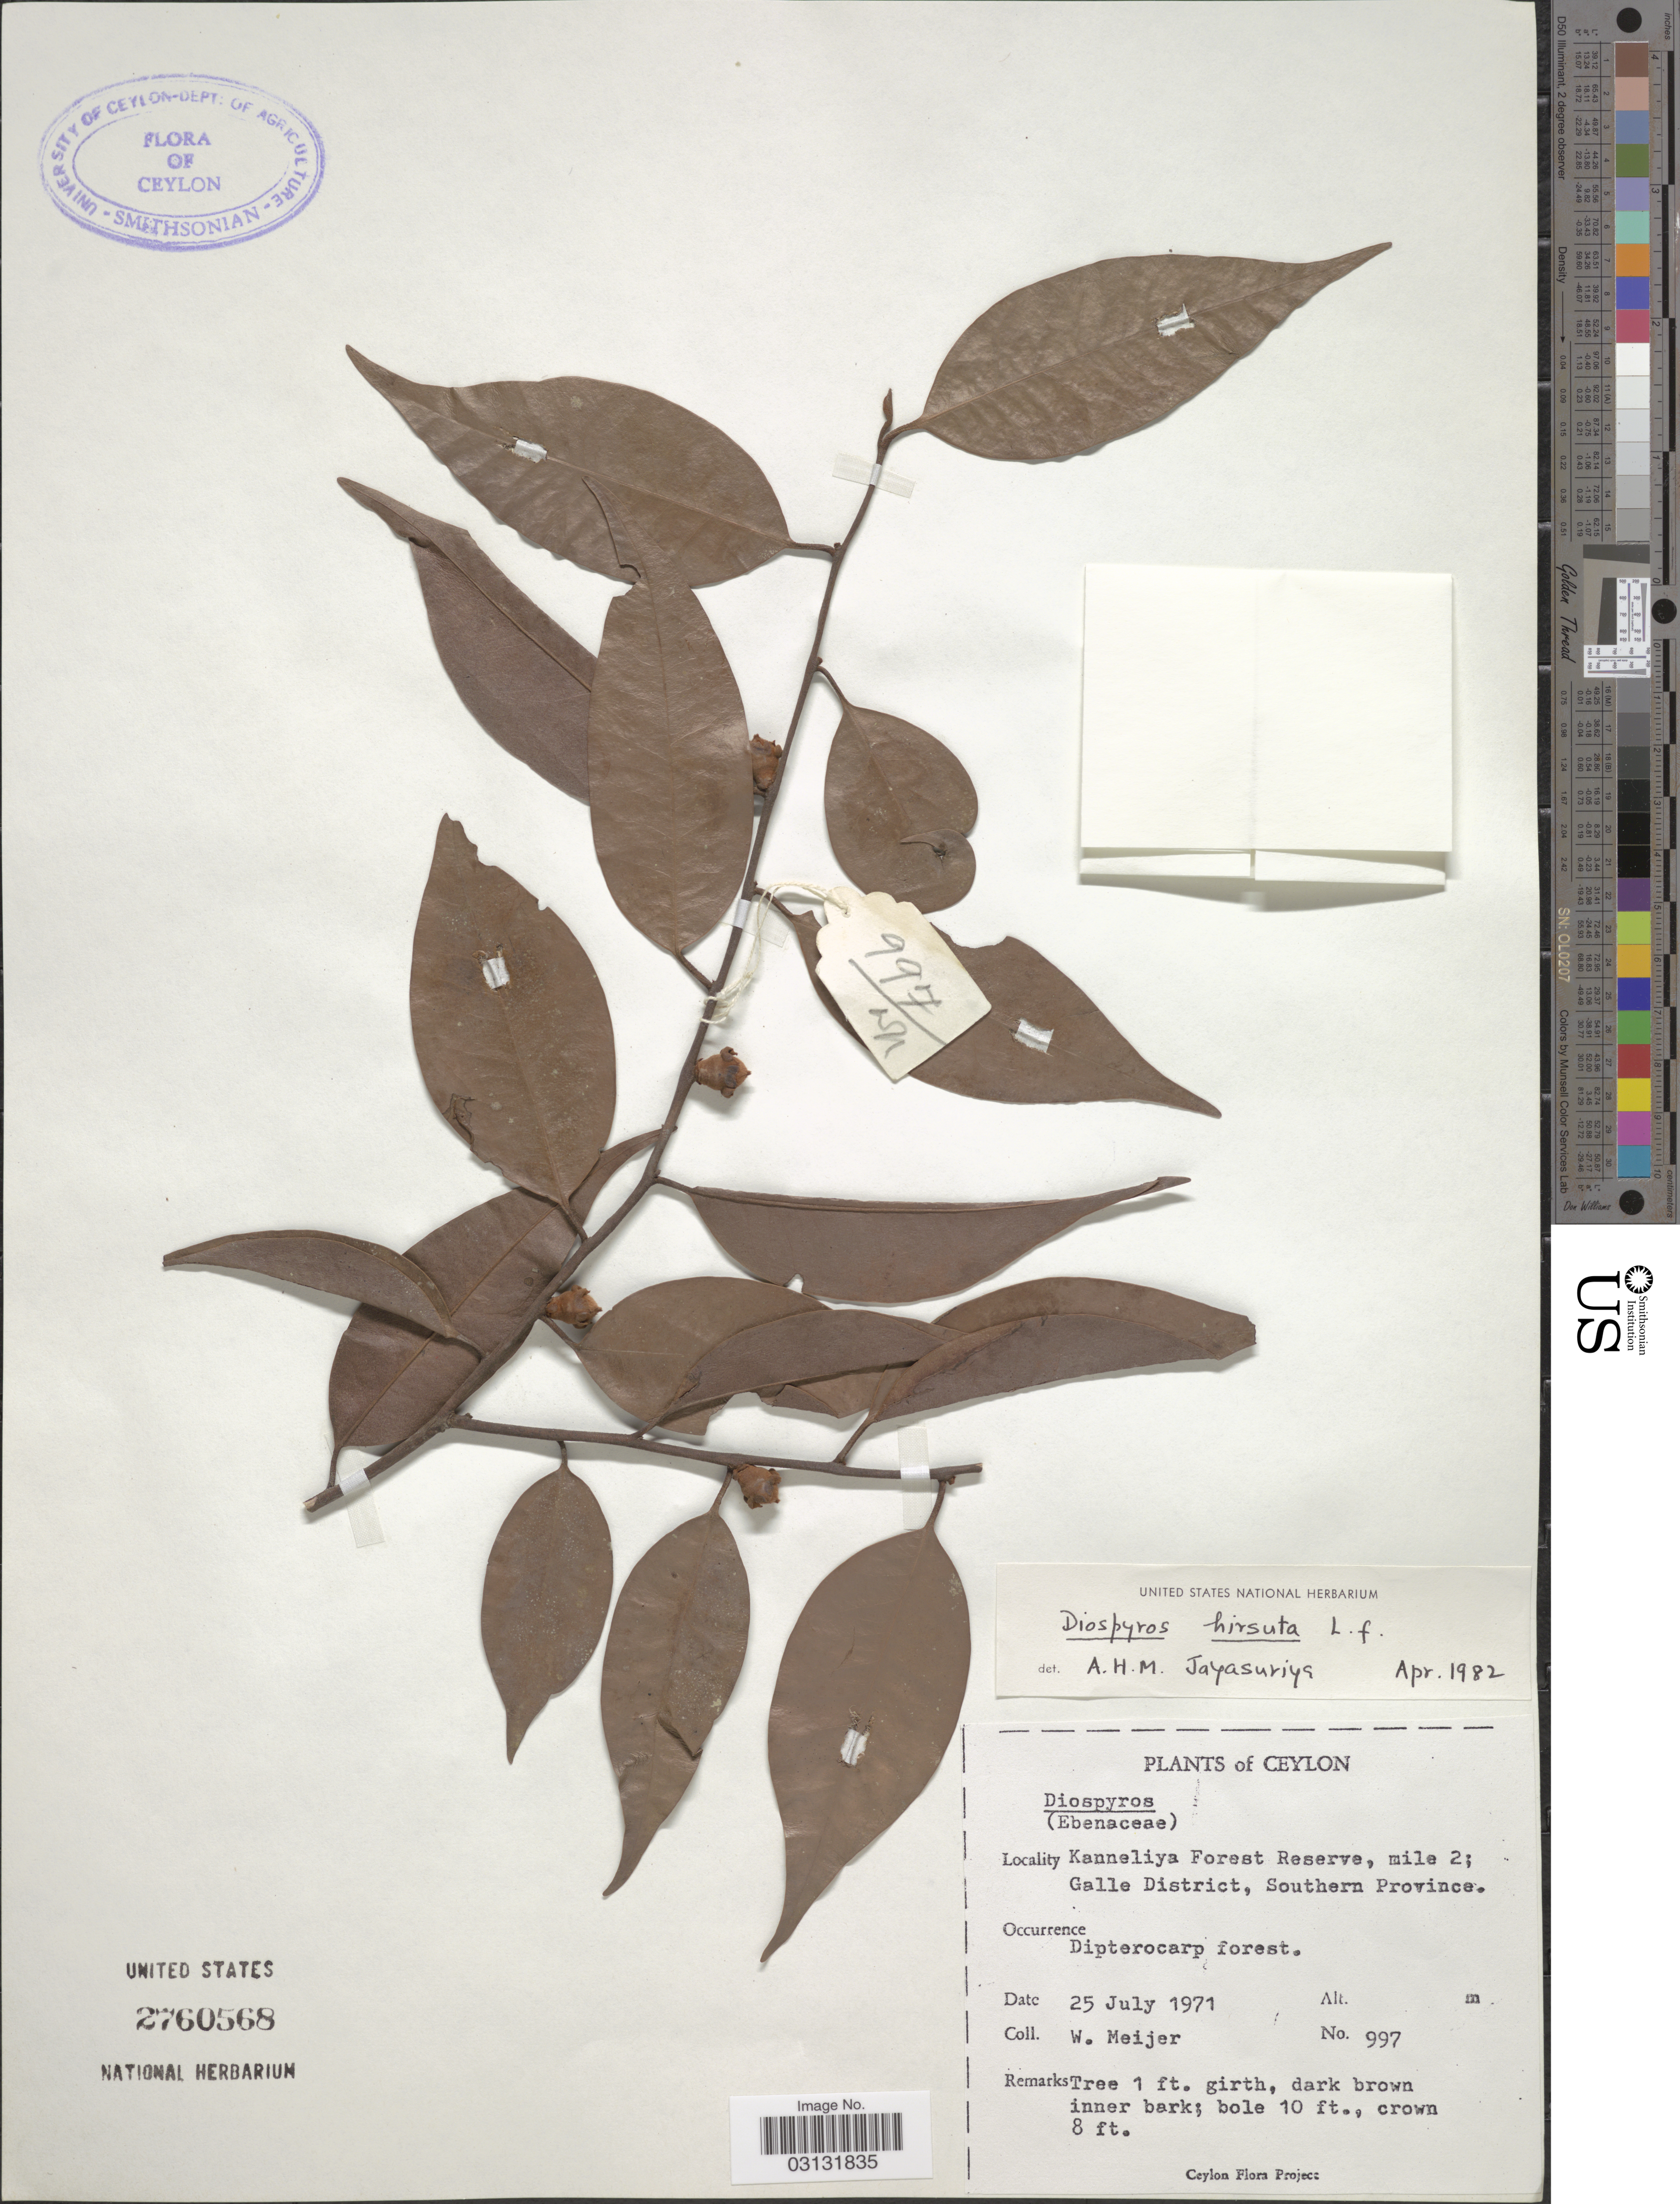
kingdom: Plantae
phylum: Tracheophyta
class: Magnoliopsida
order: Ericales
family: Ebenaceae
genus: Diospyros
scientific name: Diospyros hirsuta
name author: L. f.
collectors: W. Meijer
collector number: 997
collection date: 1971-07-25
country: Sri Lanka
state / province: Southern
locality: Ceylon. Kanneliya Forest Reserve, mile 2; Galle District, Southern Province.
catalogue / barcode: US 2760568